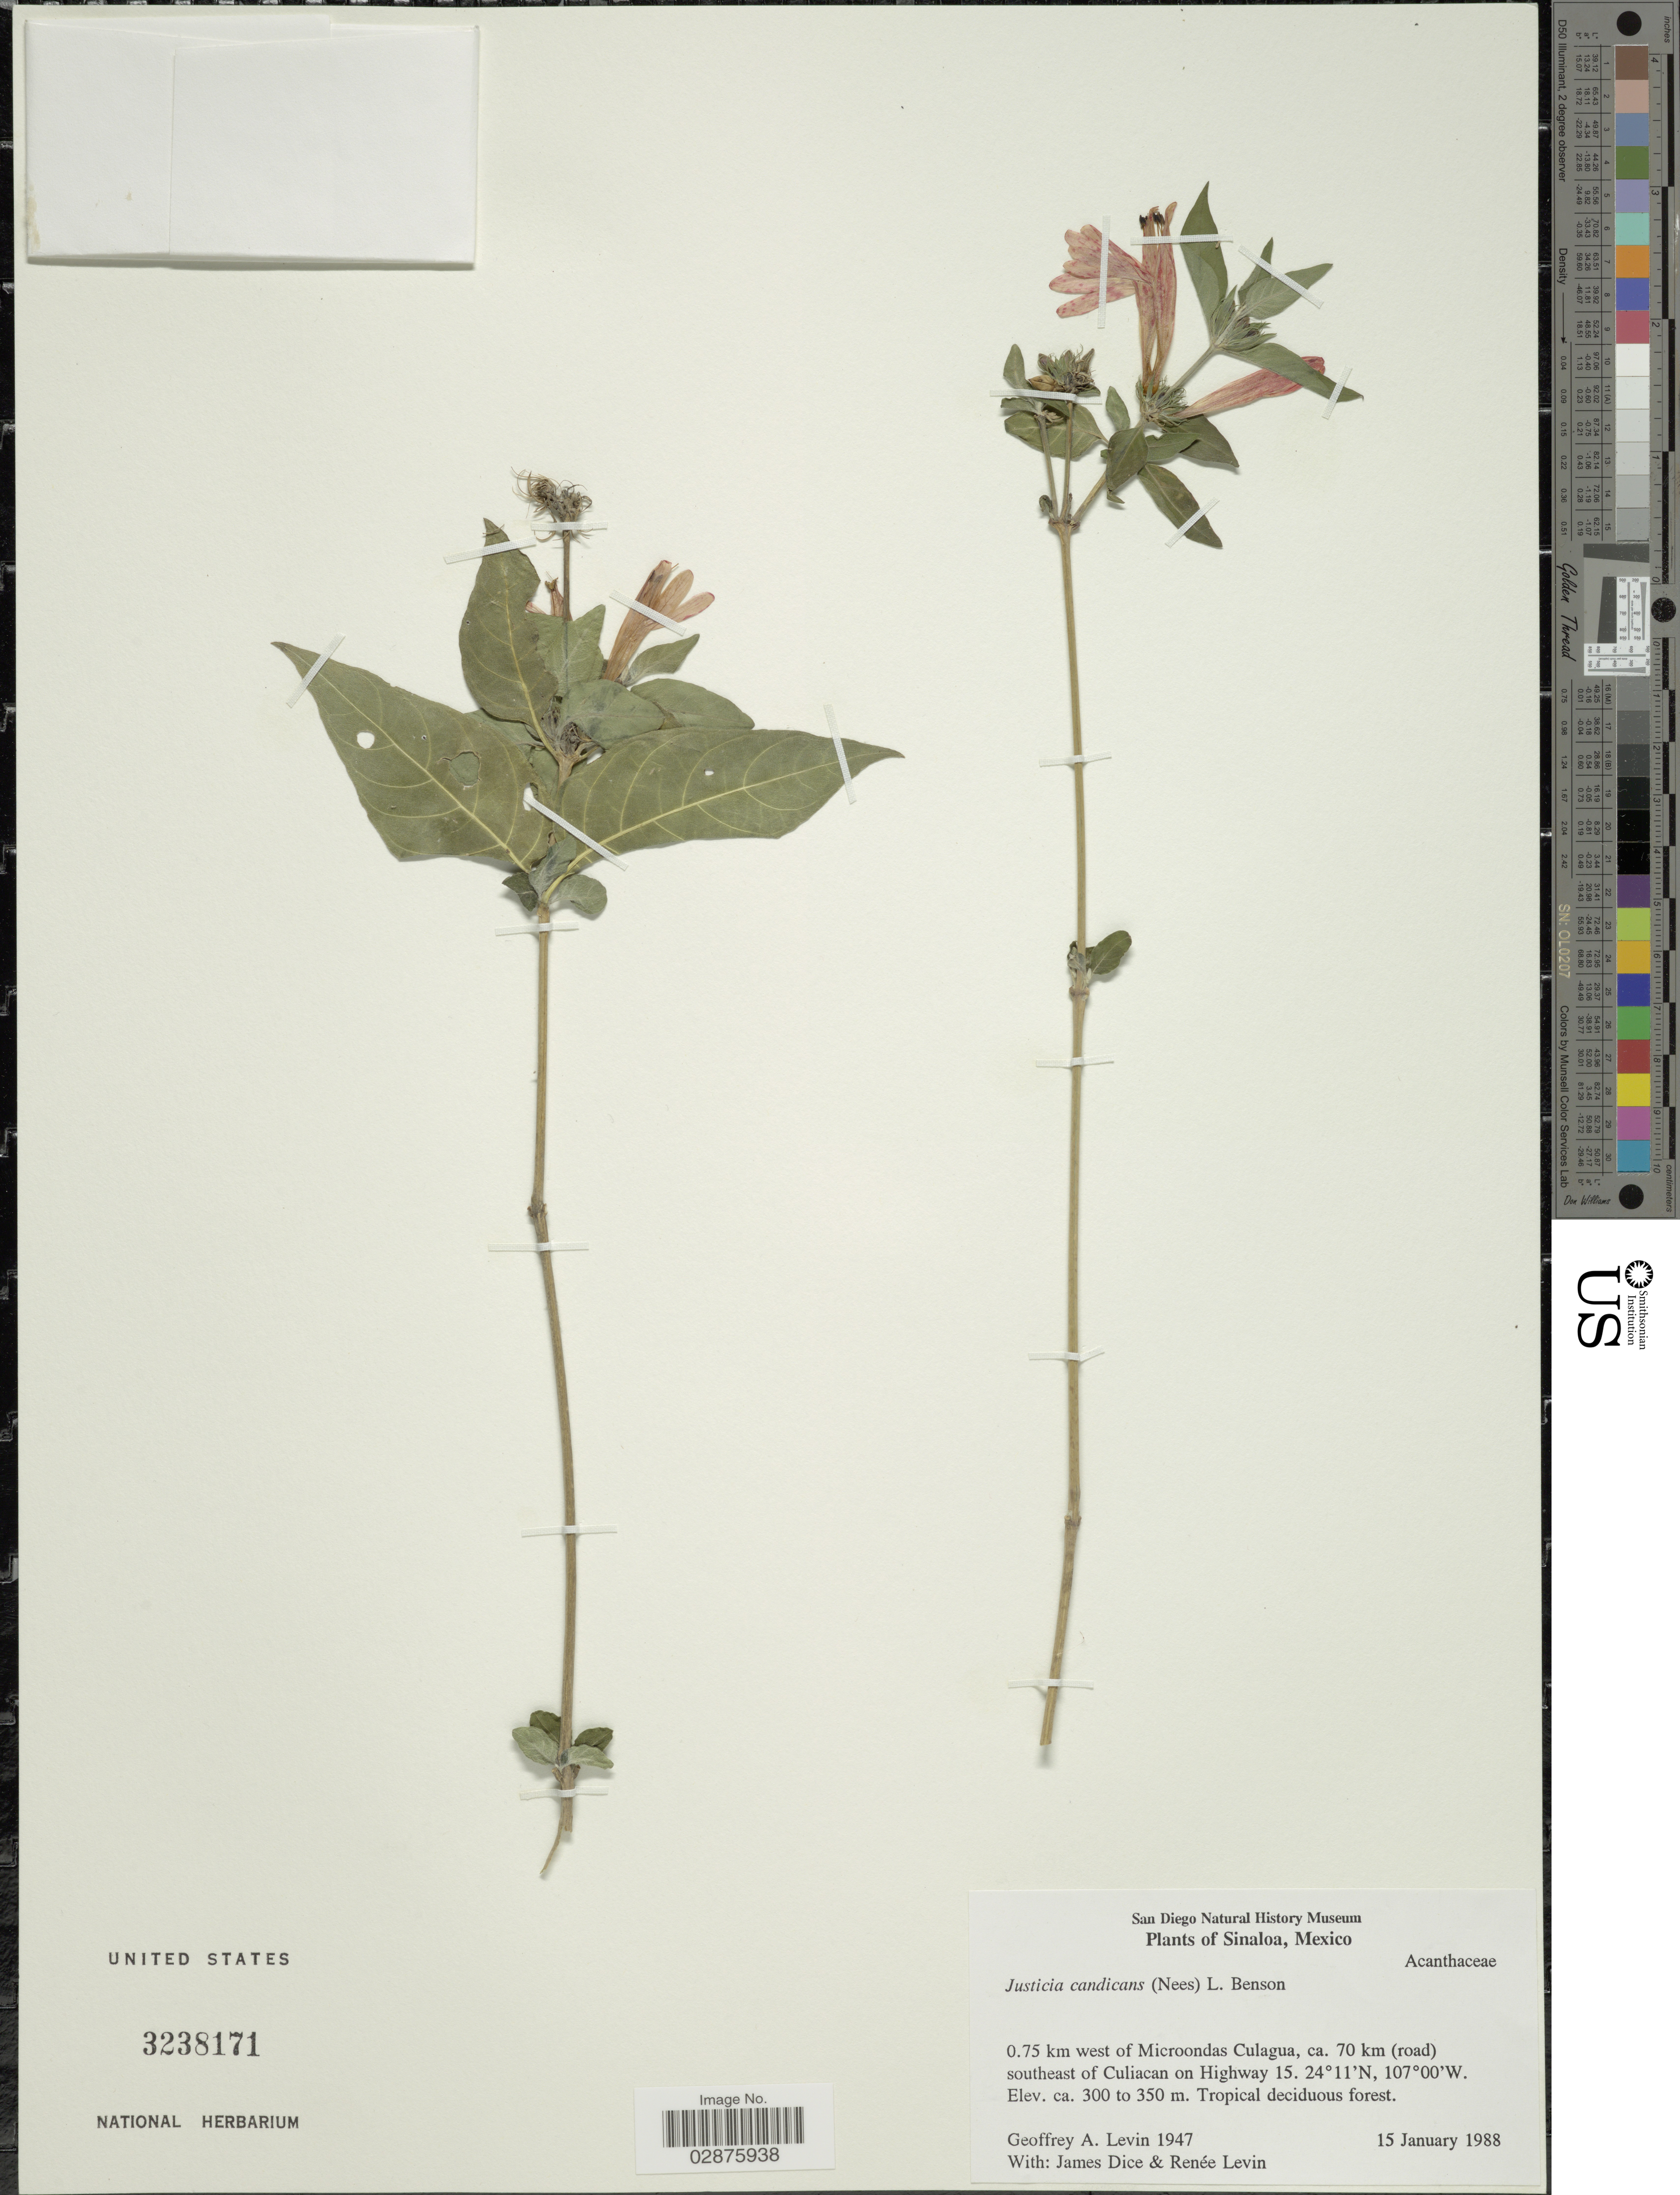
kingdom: Plantae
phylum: Tracheophyta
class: Magnoliopsida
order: Lamiales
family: Acanthaceae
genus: Justicia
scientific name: Justicia candicans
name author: (Nees) L.D. Benson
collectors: G. Levin, J. Dice & R. Levin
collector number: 1947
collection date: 1988-01-15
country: Mexico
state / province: Sinaloa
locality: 0.75 km west of Microodas Culagua, ca. 70 km (road) southeast of Culiacan on Highway 15.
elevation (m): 300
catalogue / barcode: US 3238171